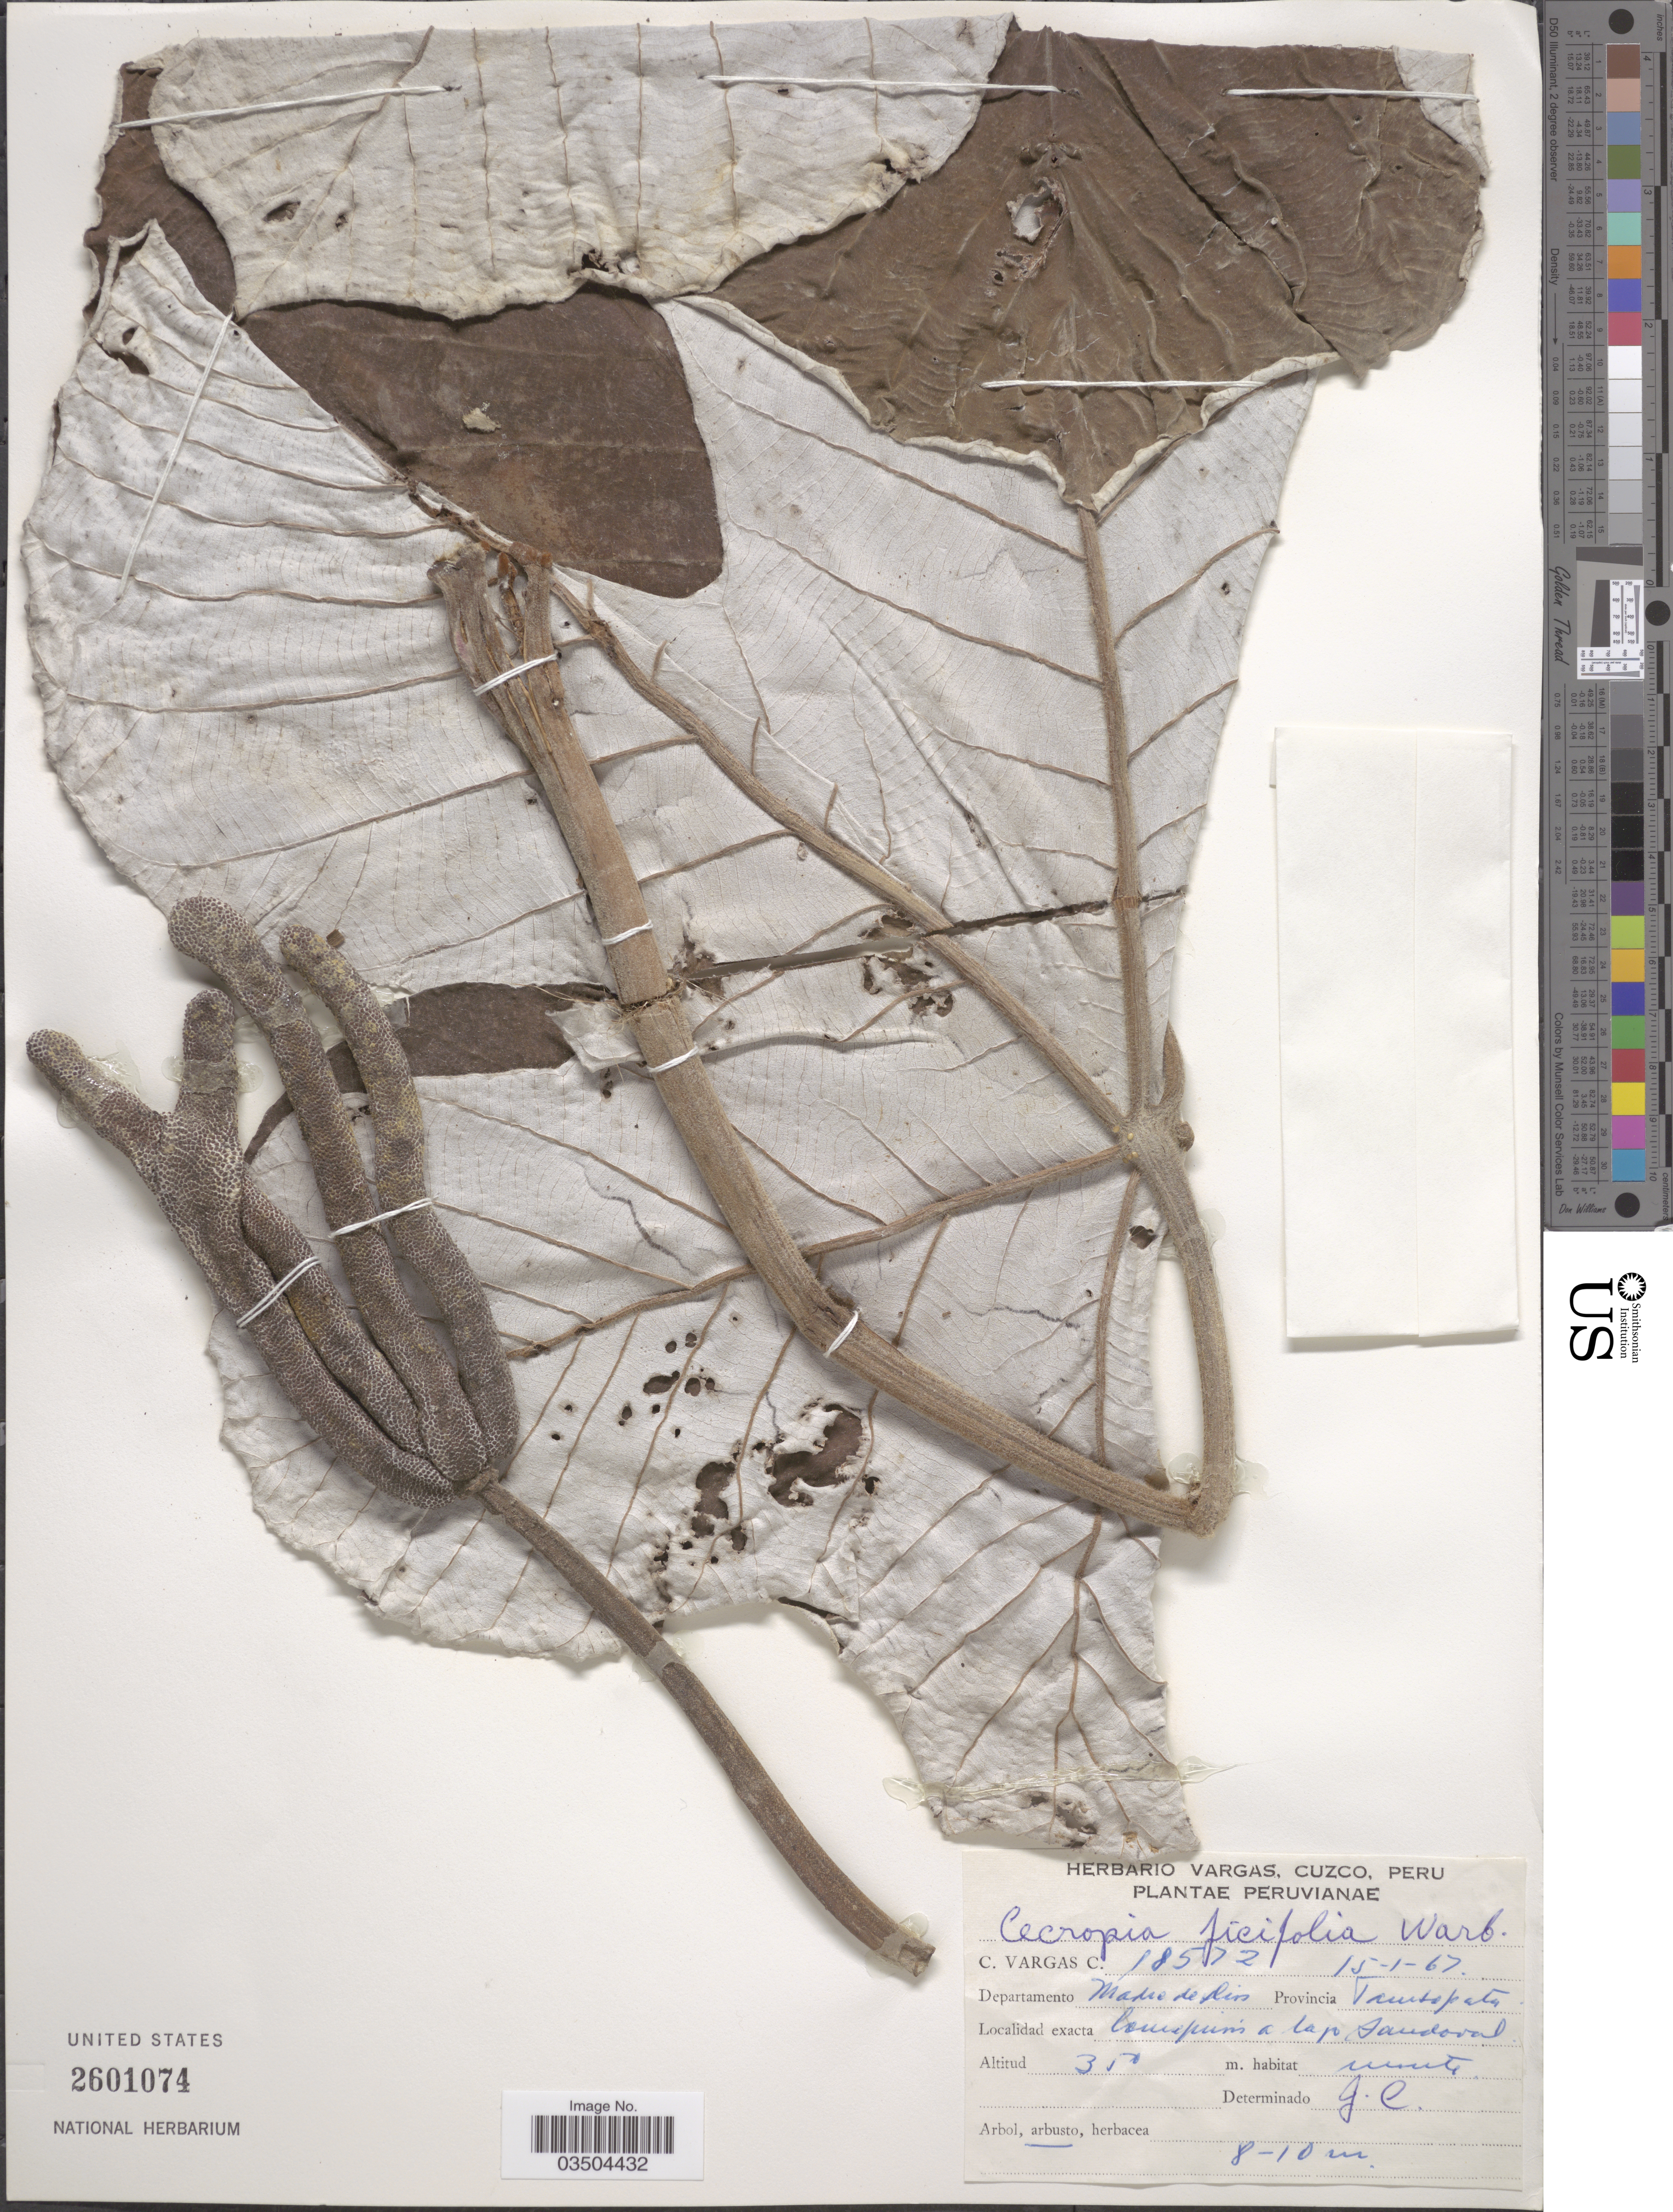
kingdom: Plantae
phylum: Tracheophyta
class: Magnoliopsida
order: Rosales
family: Urticaceae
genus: Cecropia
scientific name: Cecropia ficifolia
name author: Snethlage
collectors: C. Vargas Calderón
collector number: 18572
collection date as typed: Transcribed d/m/y: 15/1/67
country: Peru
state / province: Madre de Dios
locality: Departamento Madre de Dios, Provincia Tambopata. Comipinus* a lago Sandoval.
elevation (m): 350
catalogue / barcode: US 2601074